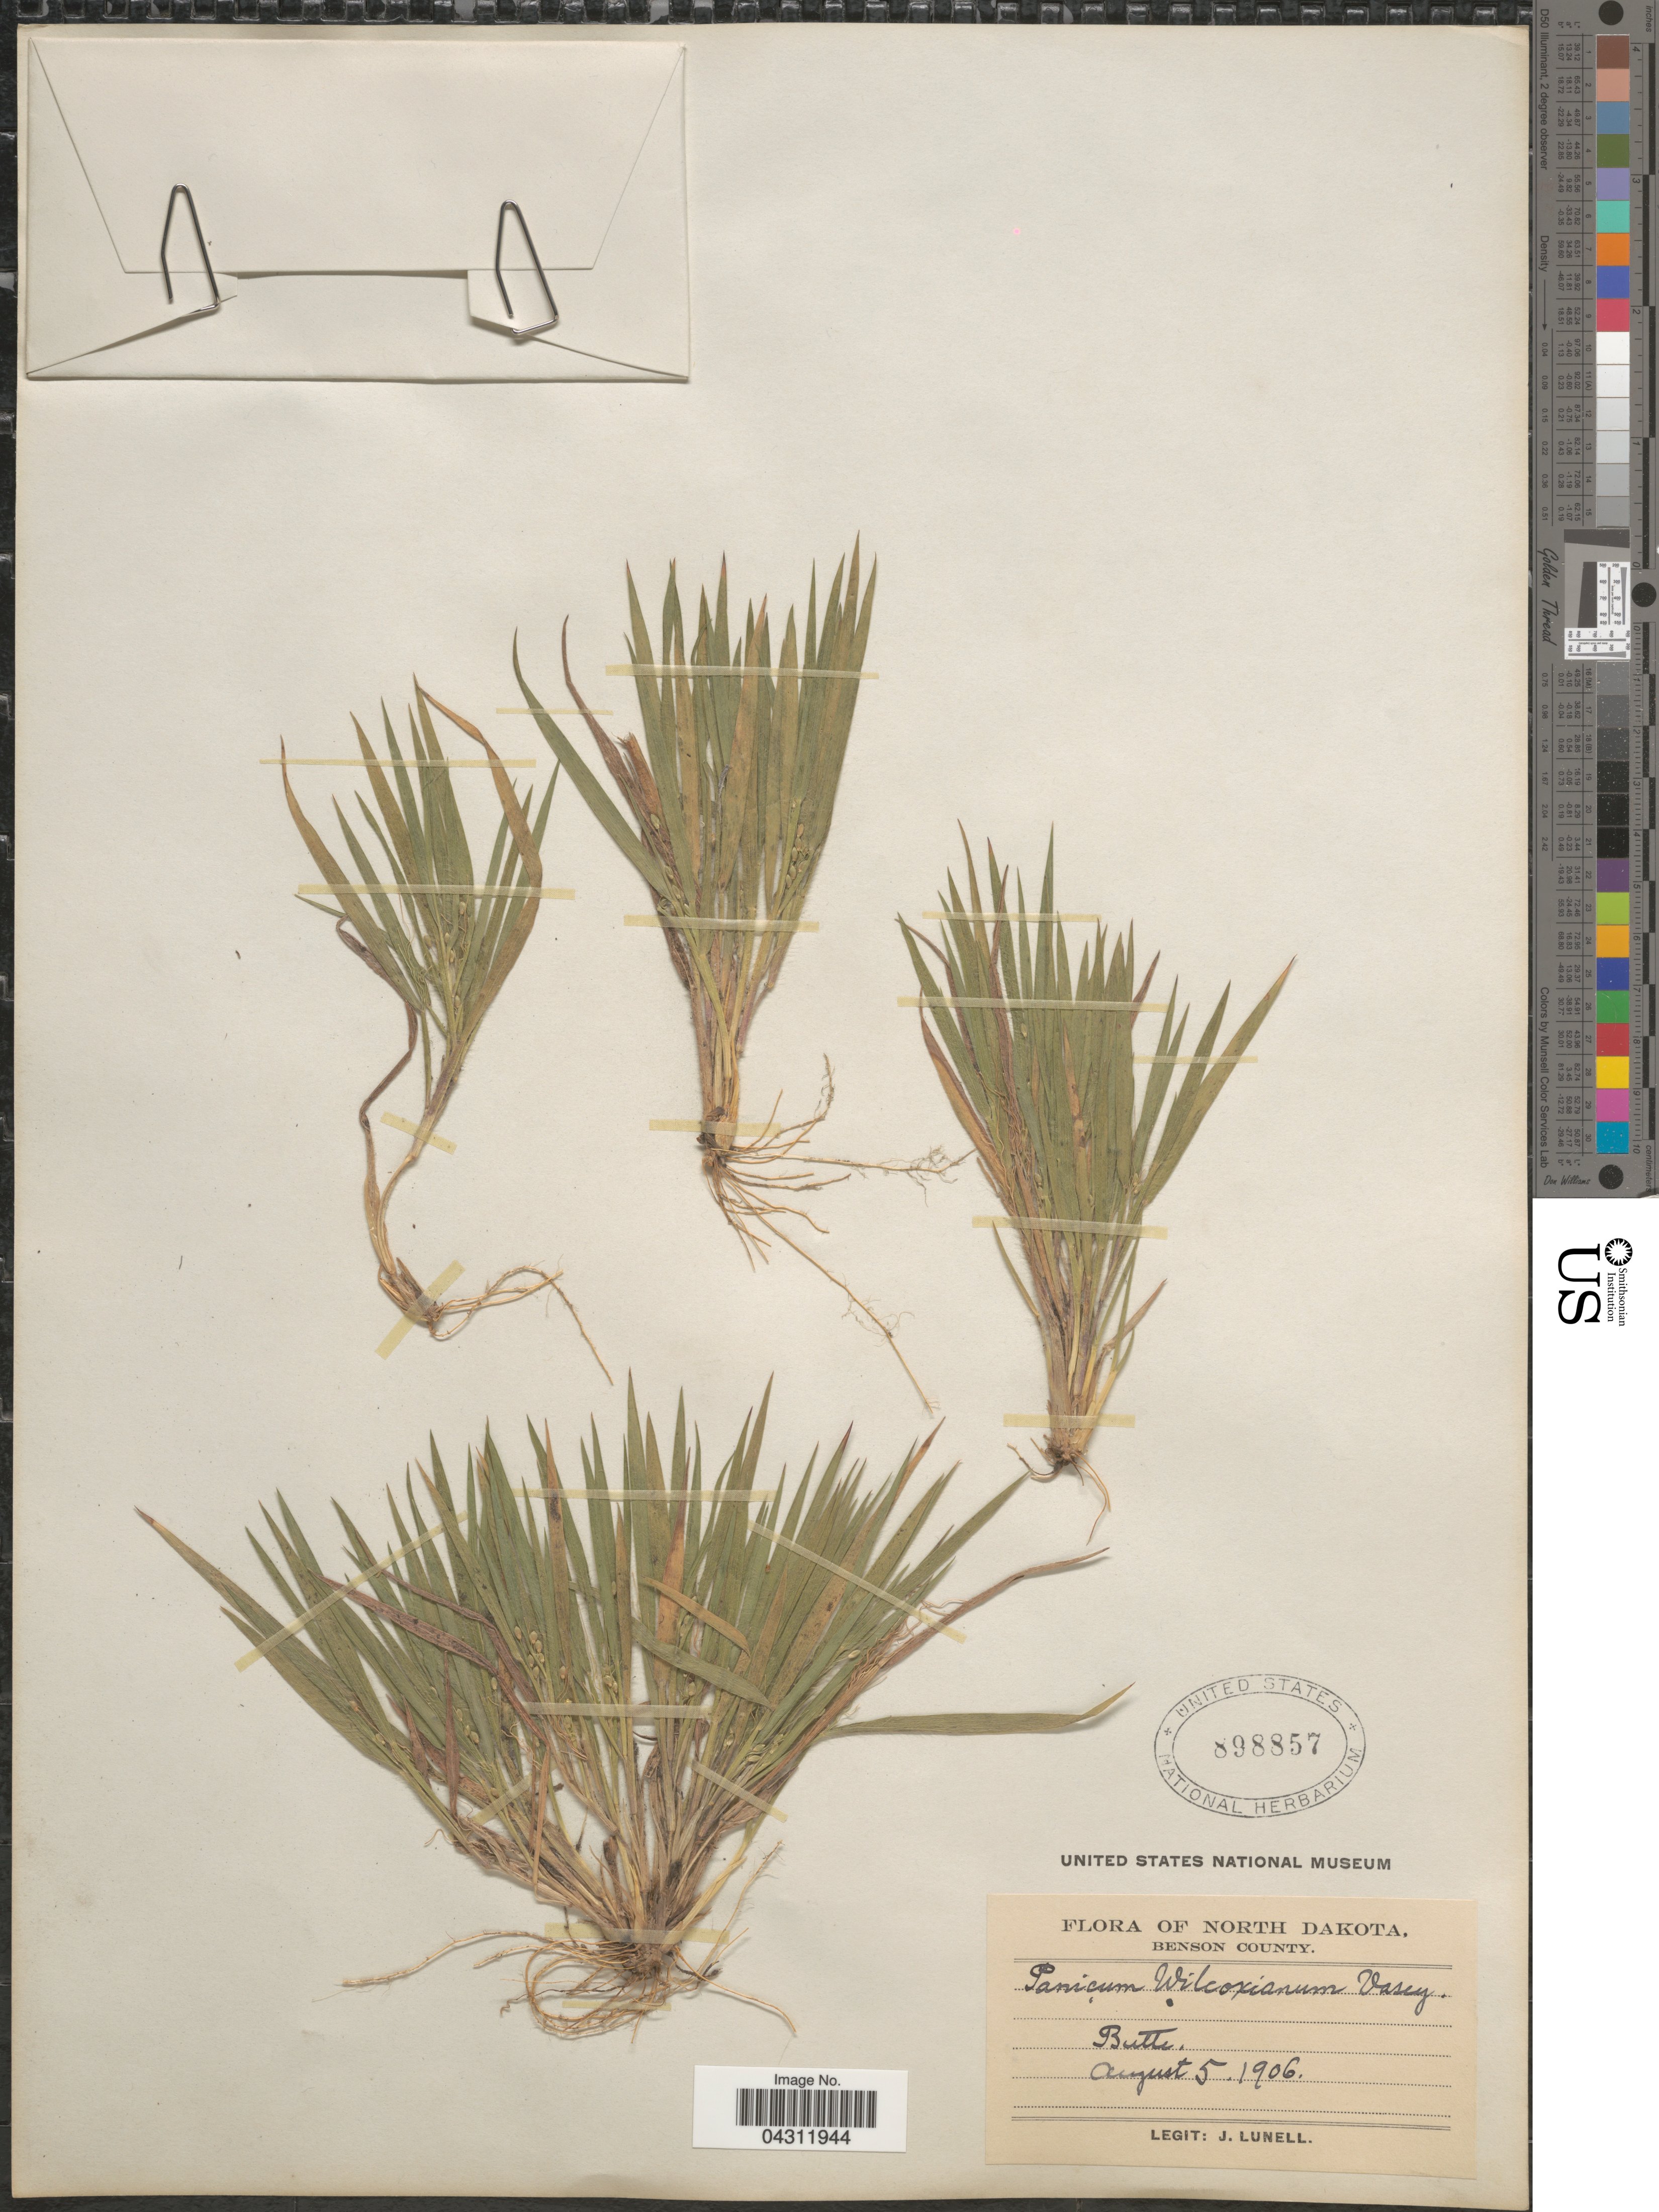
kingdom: Plantae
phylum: Tracheophyta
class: Liliopsida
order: Poales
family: Poaceae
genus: Dichanthelium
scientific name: Dichanthelium wilcoxianum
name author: Freckmann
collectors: J. Lunell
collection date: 1906-08-05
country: United States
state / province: North Dakota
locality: Benson County. Butte.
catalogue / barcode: US 898857